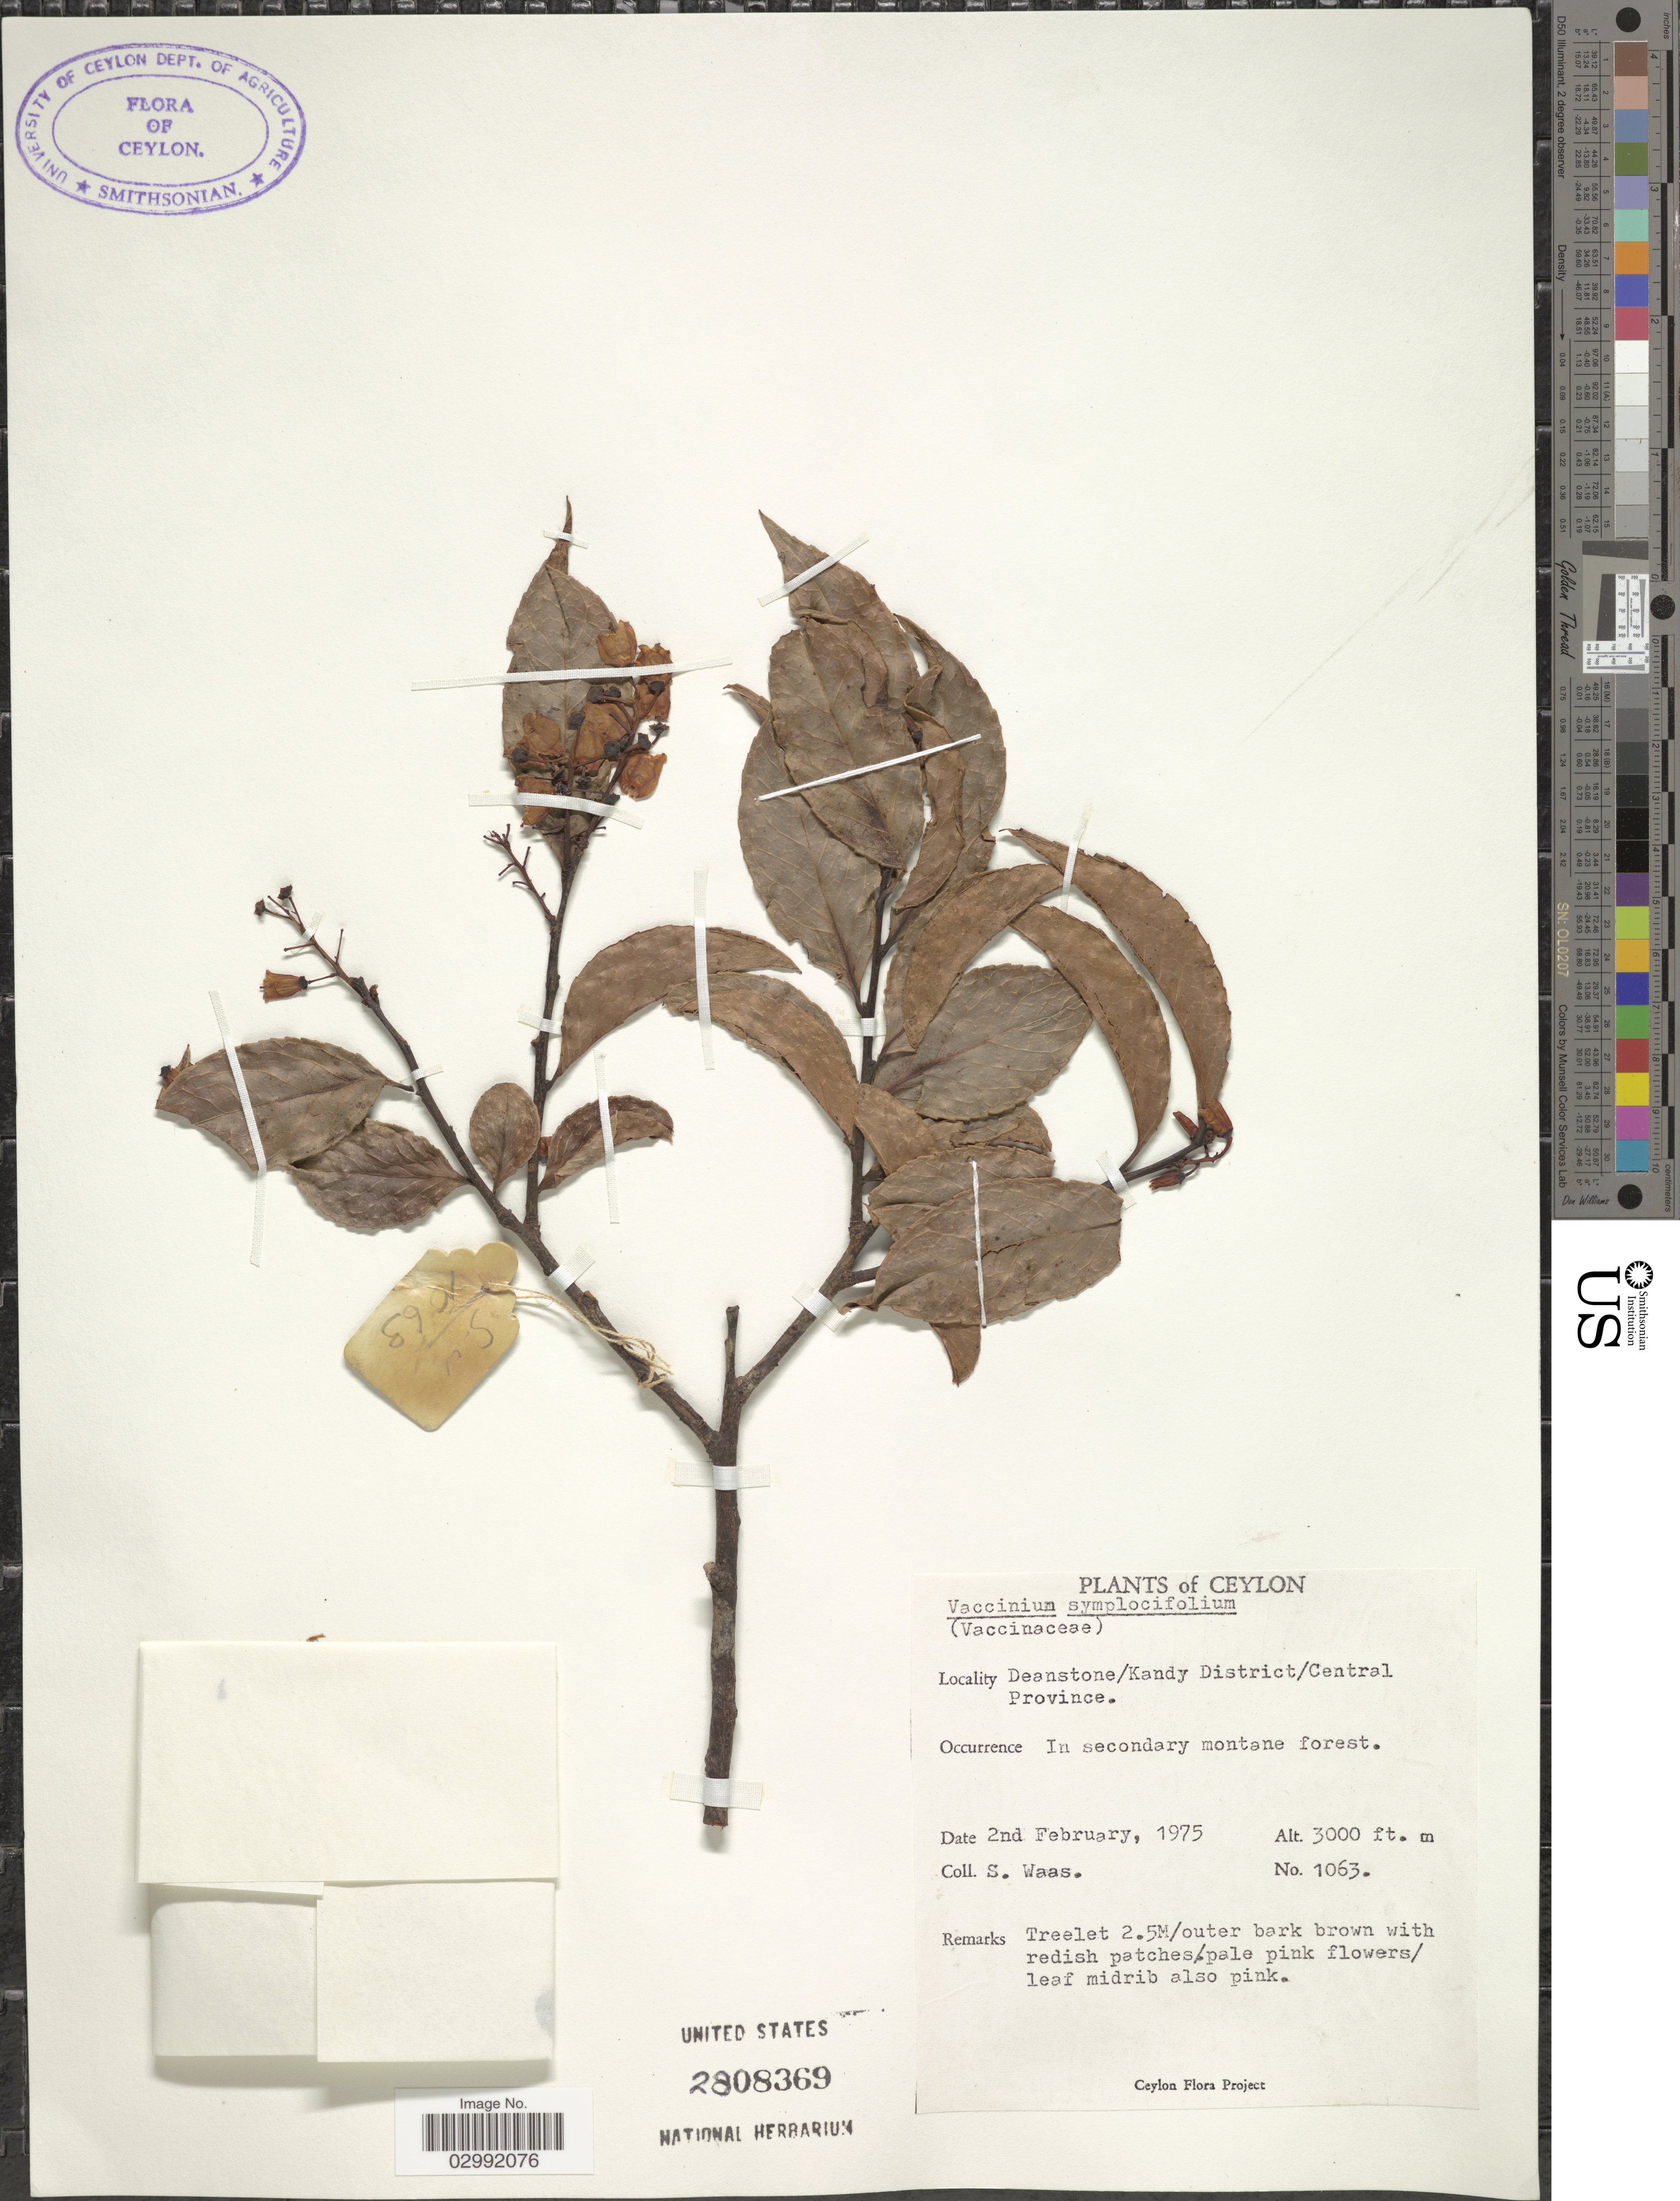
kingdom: Plantae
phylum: Tracheophyta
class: Magnoliopsida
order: Ericales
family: Ericaceae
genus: Vaccinium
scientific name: Vaccinium leschenaultii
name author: Wight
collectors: S. Waas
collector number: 1063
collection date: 1975-02-02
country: Sri Lanka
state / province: Central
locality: Ceylon, Deanstone/Kandy District/Central Province.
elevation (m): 914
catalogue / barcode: US 2808369